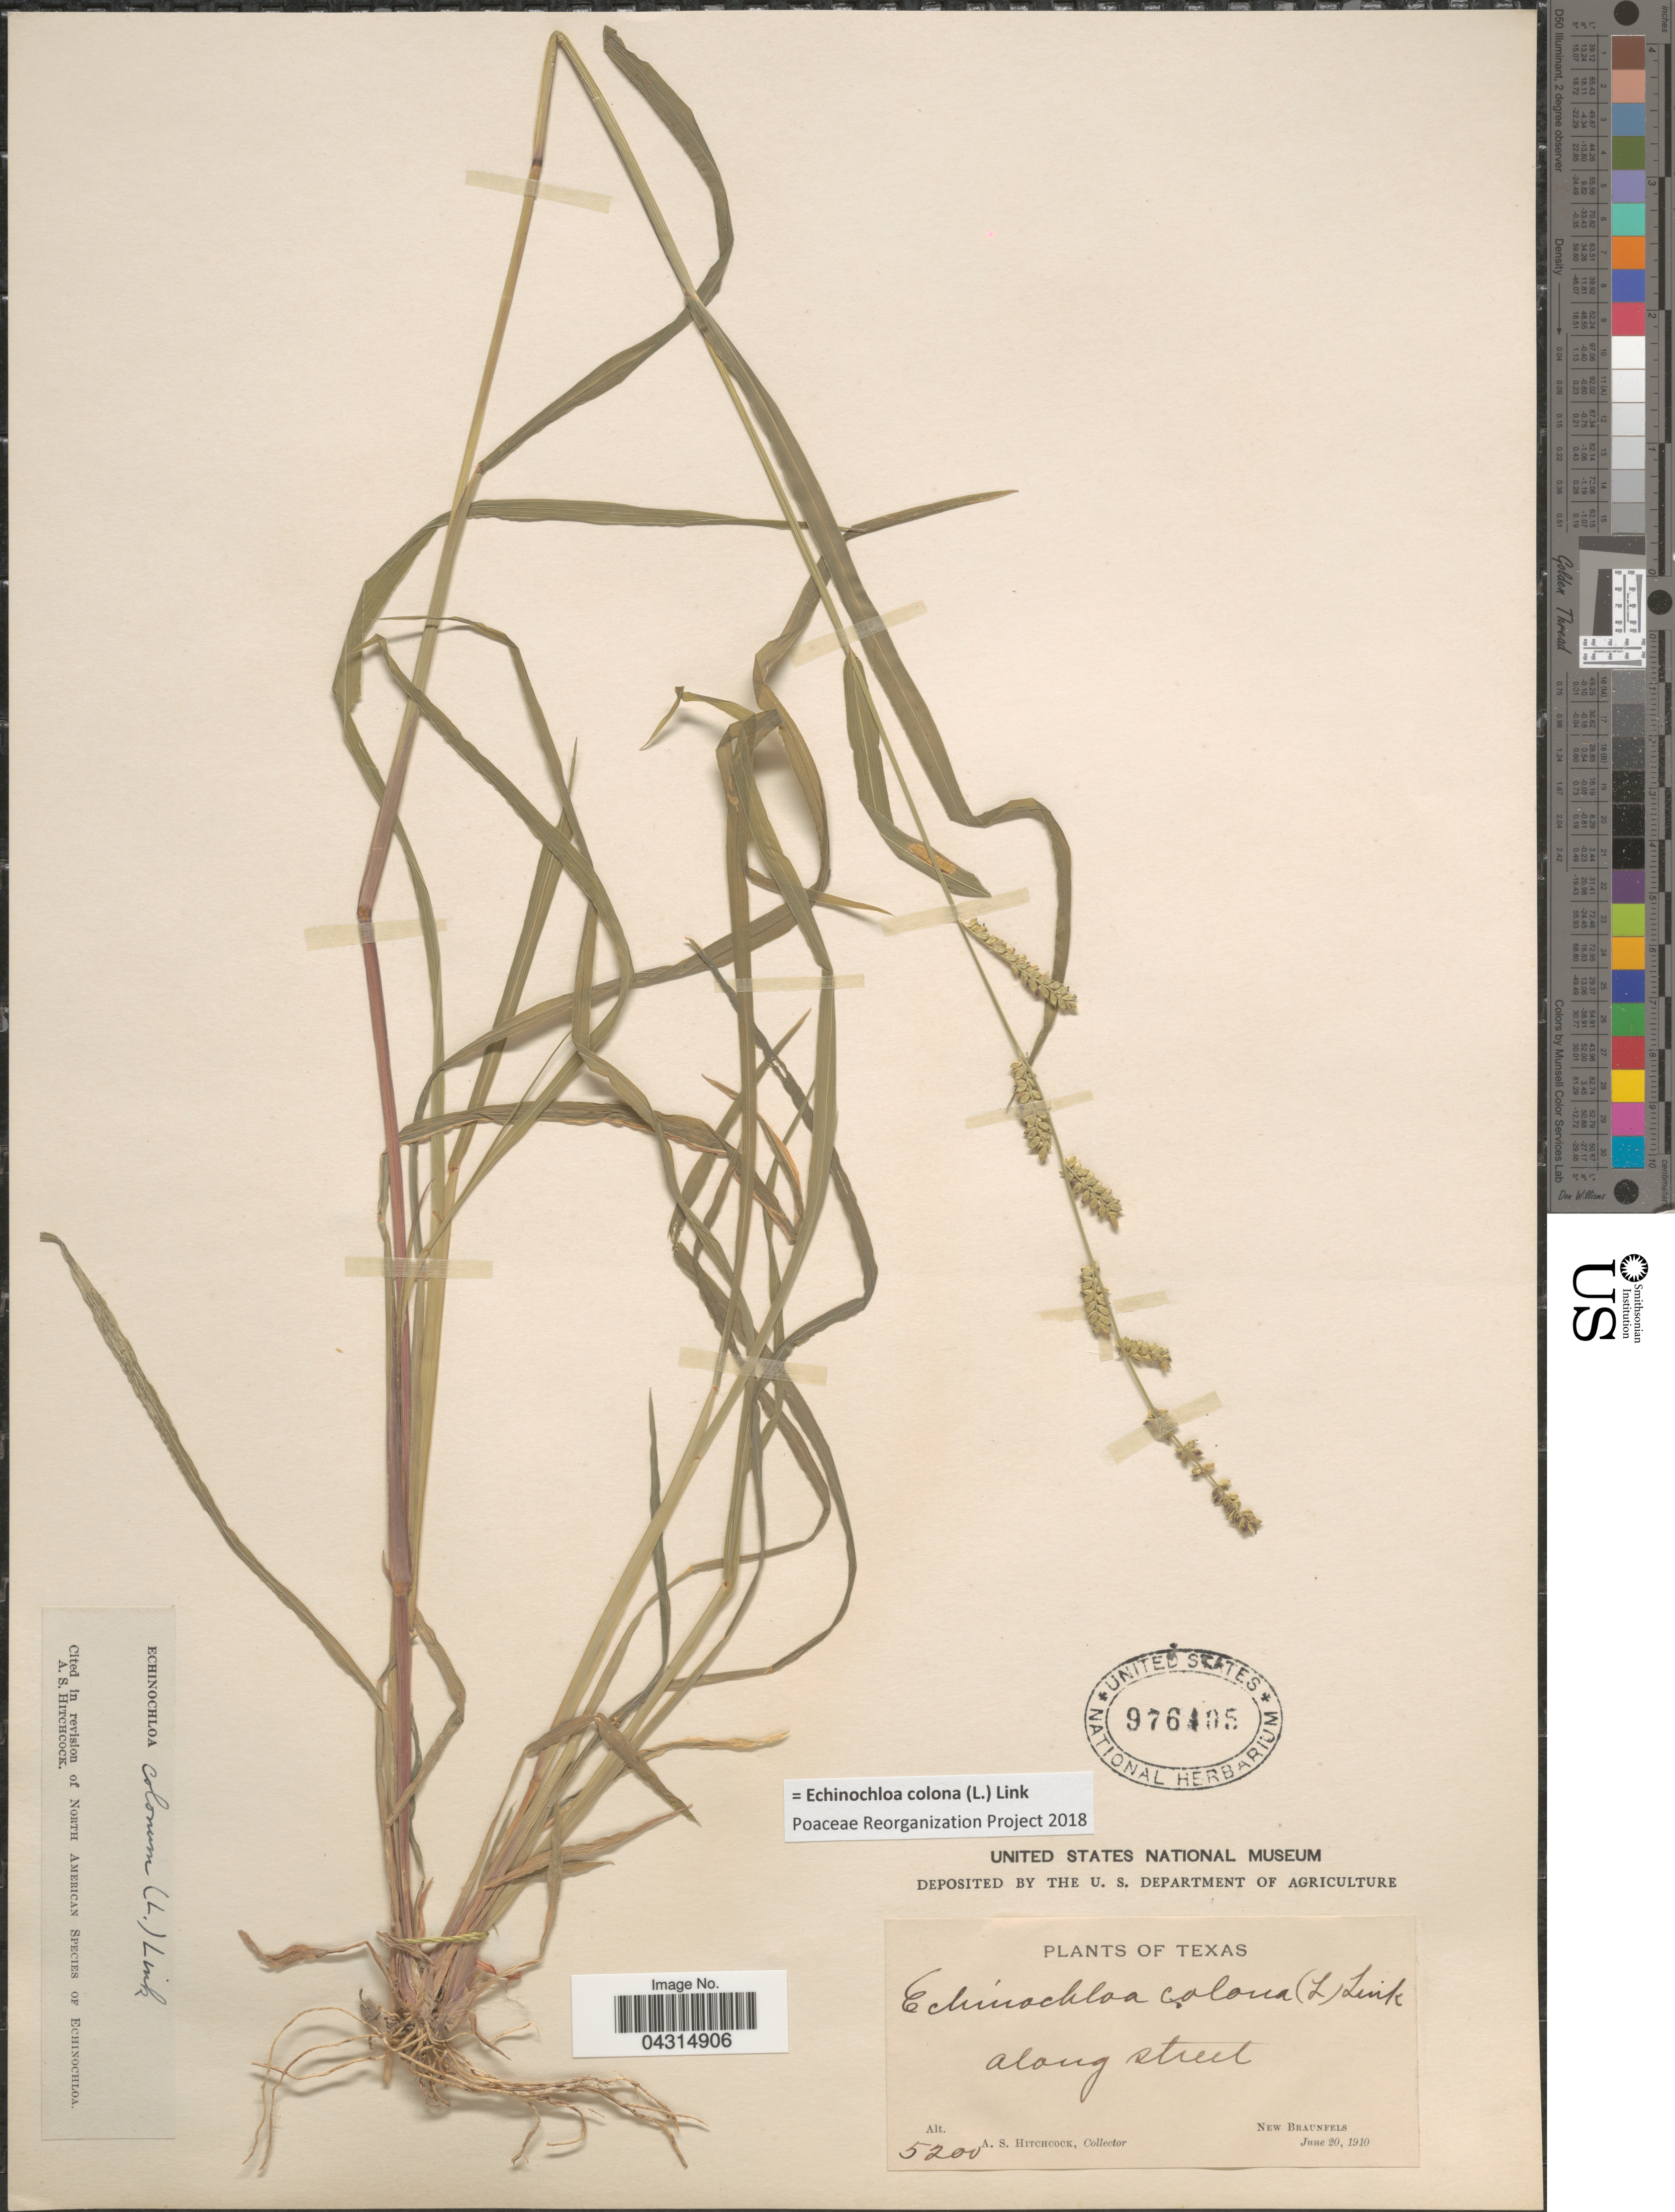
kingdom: Plantae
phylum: Tracheophyta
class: Liliopsida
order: Poales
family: Poaceae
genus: Echinochloa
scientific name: Echinochloa colona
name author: (L.) Link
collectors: A. S. Hitchcock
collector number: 5200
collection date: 1910-06-20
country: United States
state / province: Texas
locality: New Braunfels.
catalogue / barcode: US 976405